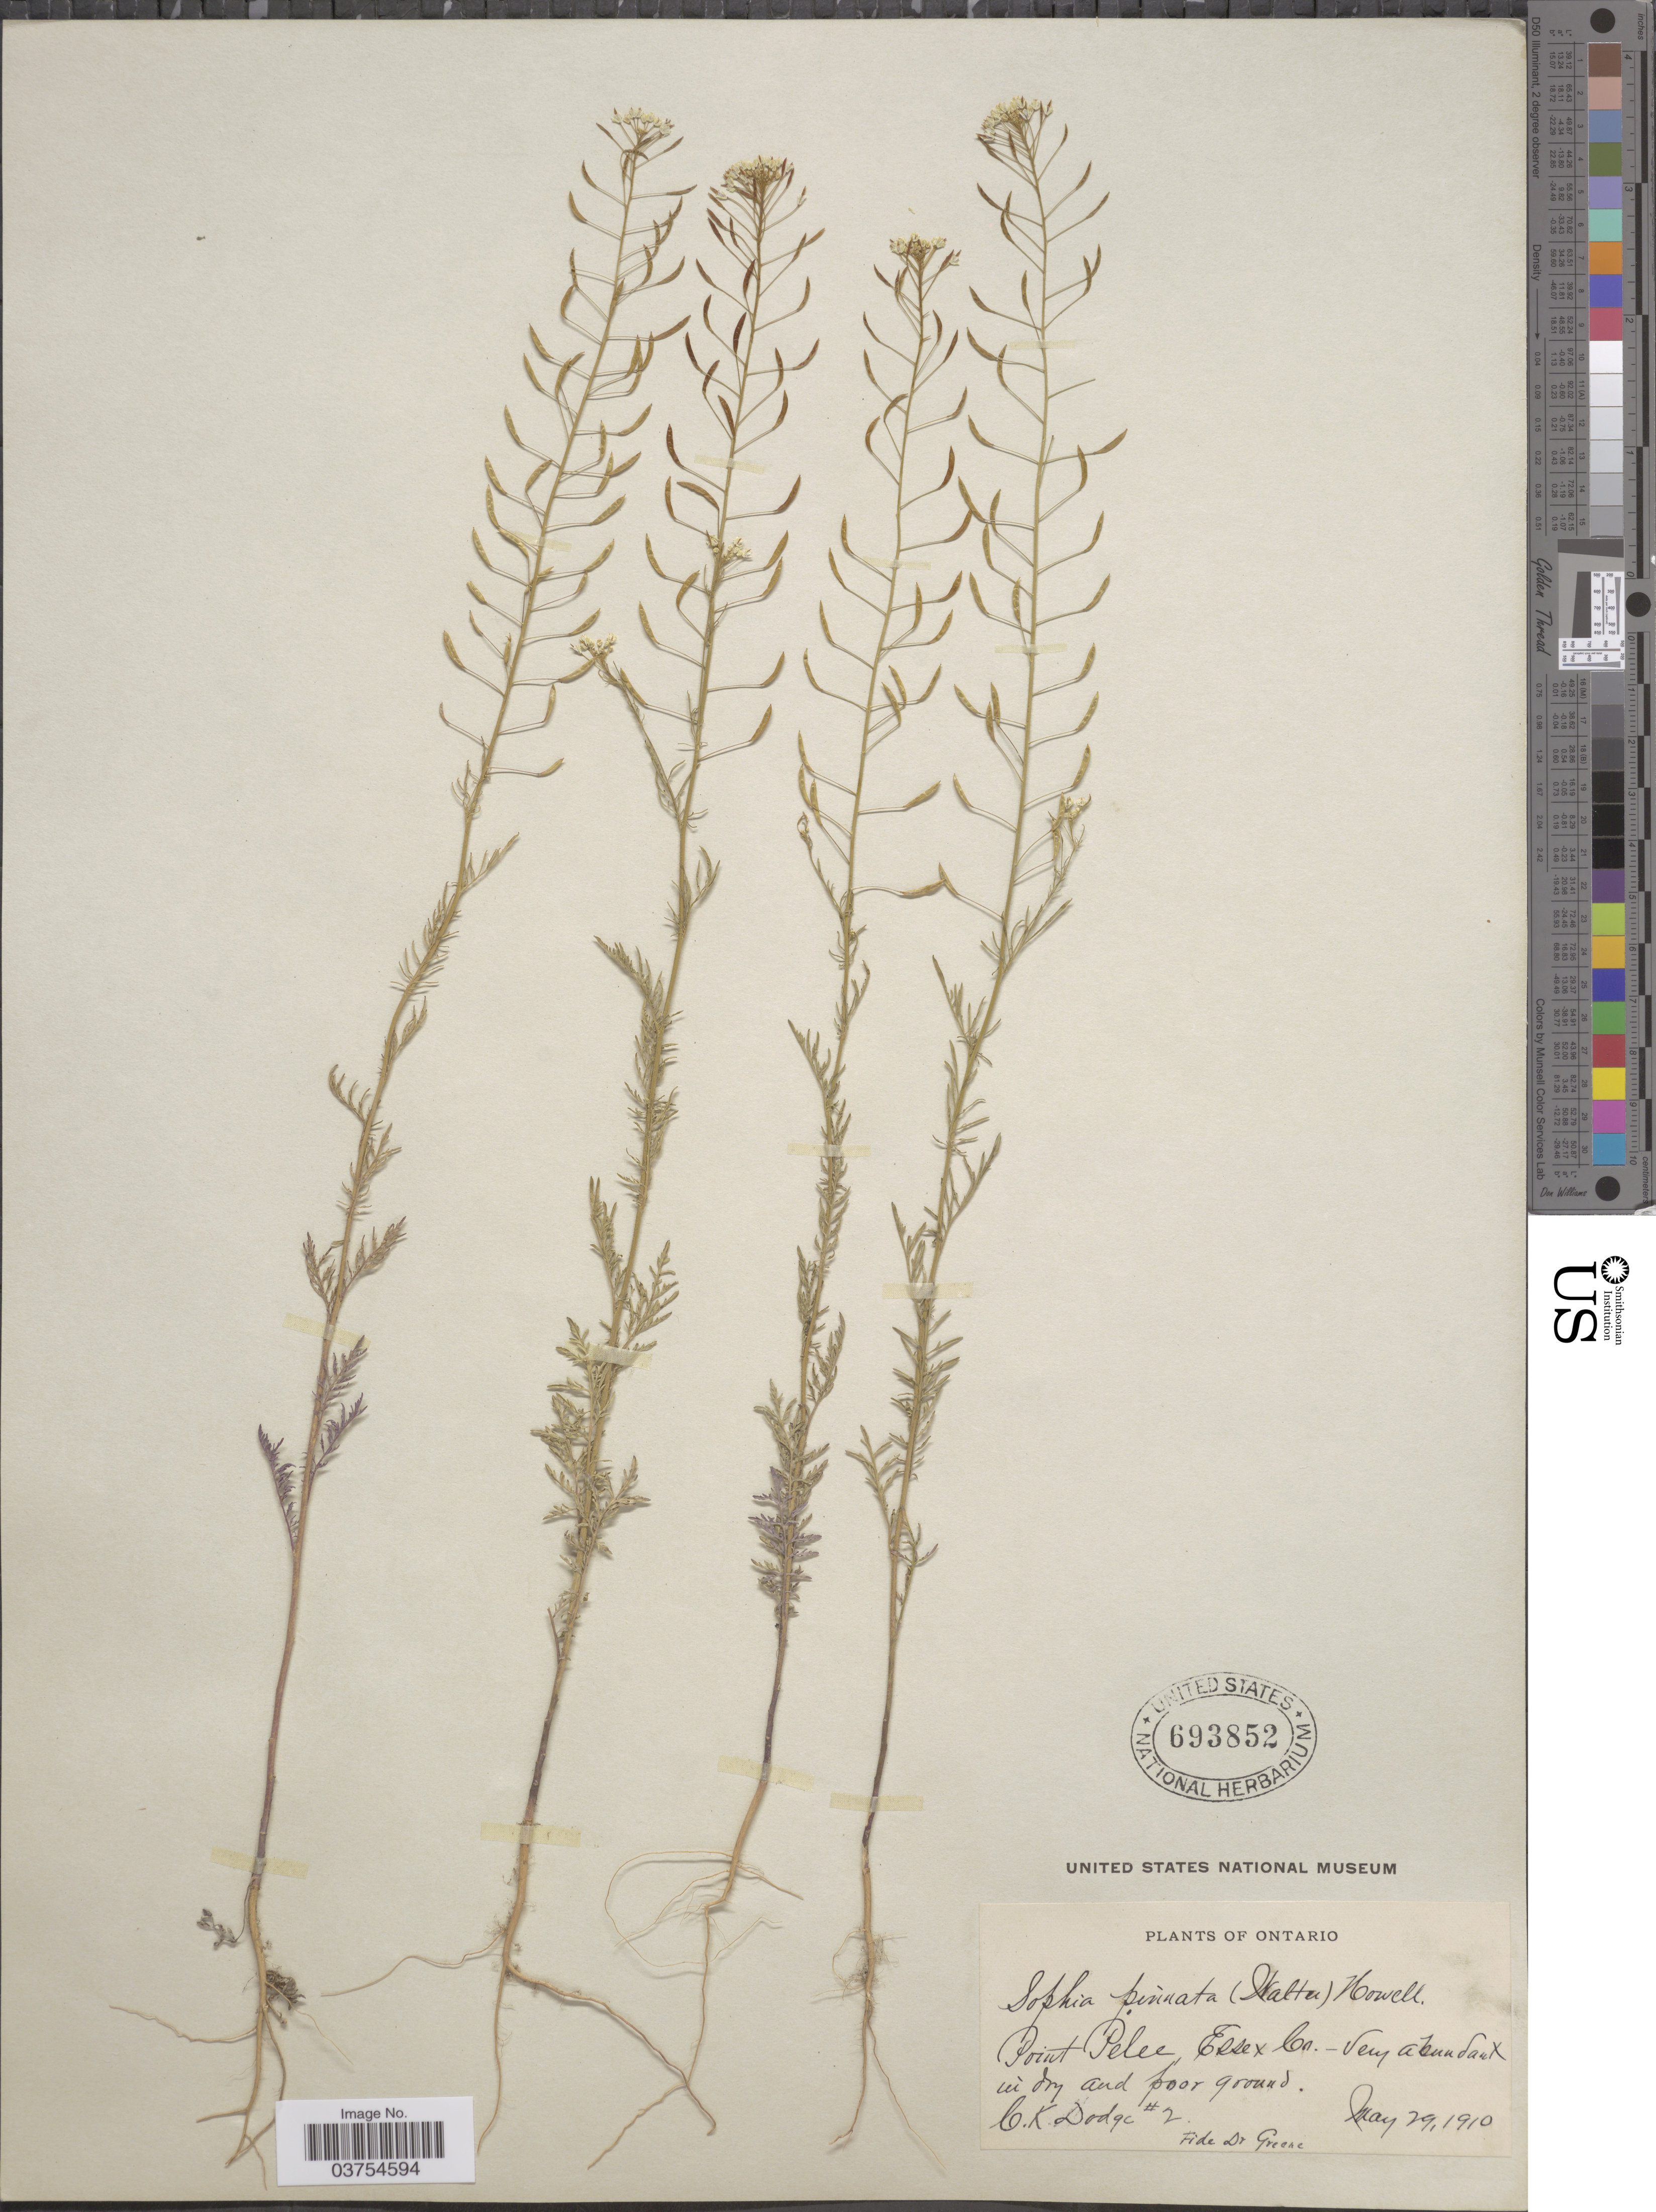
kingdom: Plantae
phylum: Tracheophyta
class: Magnoliopsida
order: Brassicales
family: Brassicaceae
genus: Descurainia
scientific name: Descurainia pinnata var. brachycarpa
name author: (Richardson) Fernald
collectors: C. Dodge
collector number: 2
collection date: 1910-05-29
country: Canada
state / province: Ontario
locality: Point Pelee, Essex Co.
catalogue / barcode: US 693852